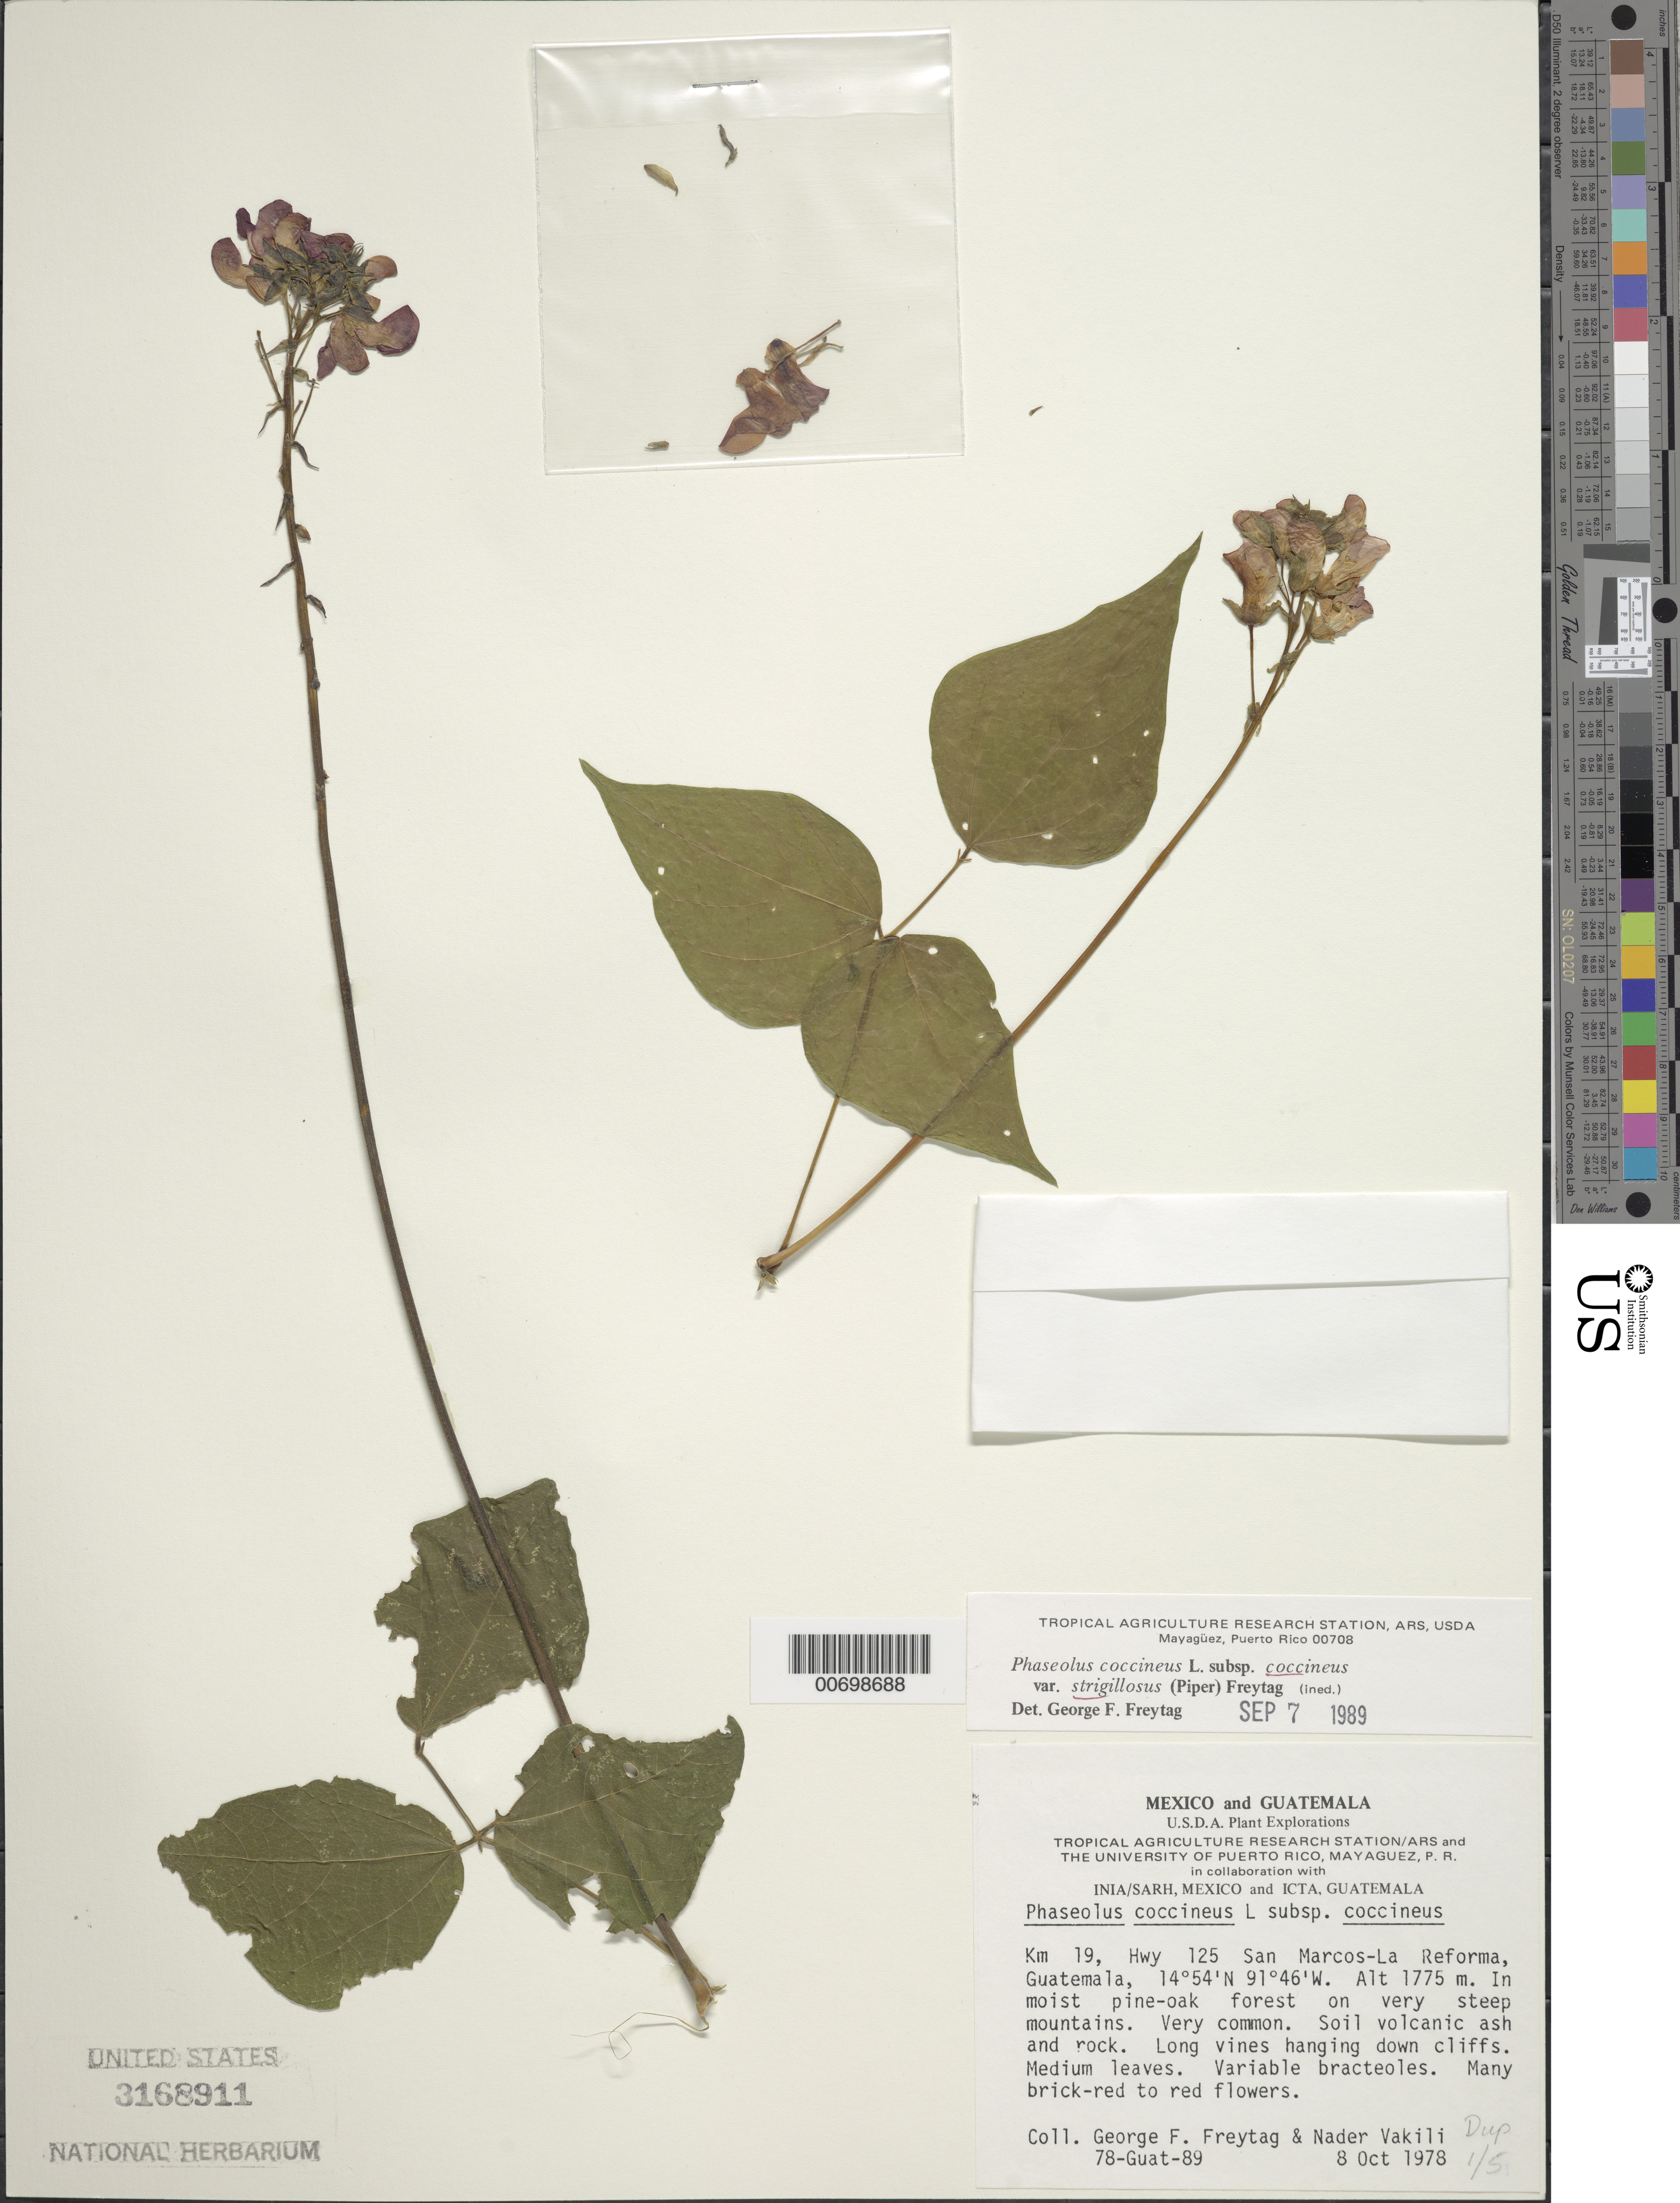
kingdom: Plantae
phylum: Tracheophyta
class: Magnoliopsida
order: Fabales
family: Fabaceae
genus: Phaseolus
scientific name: Phaseolus coccineus var. strigillosus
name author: (Piper) Freytag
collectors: G. F. Freytag & N. Vakili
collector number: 78-Guat-89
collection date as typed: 10 Aug 1978 or 08 Oct 1978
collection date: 1978-08-10 or 1978-10-08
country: Guatemala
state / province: San Marcos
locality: Km 19, Hwy 125 San Marcos-La Reforma.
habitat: In mountains. Soil volcanic ash and rock. Long vines hanging down cliffs.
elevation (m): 1775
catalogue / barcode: US 3168911